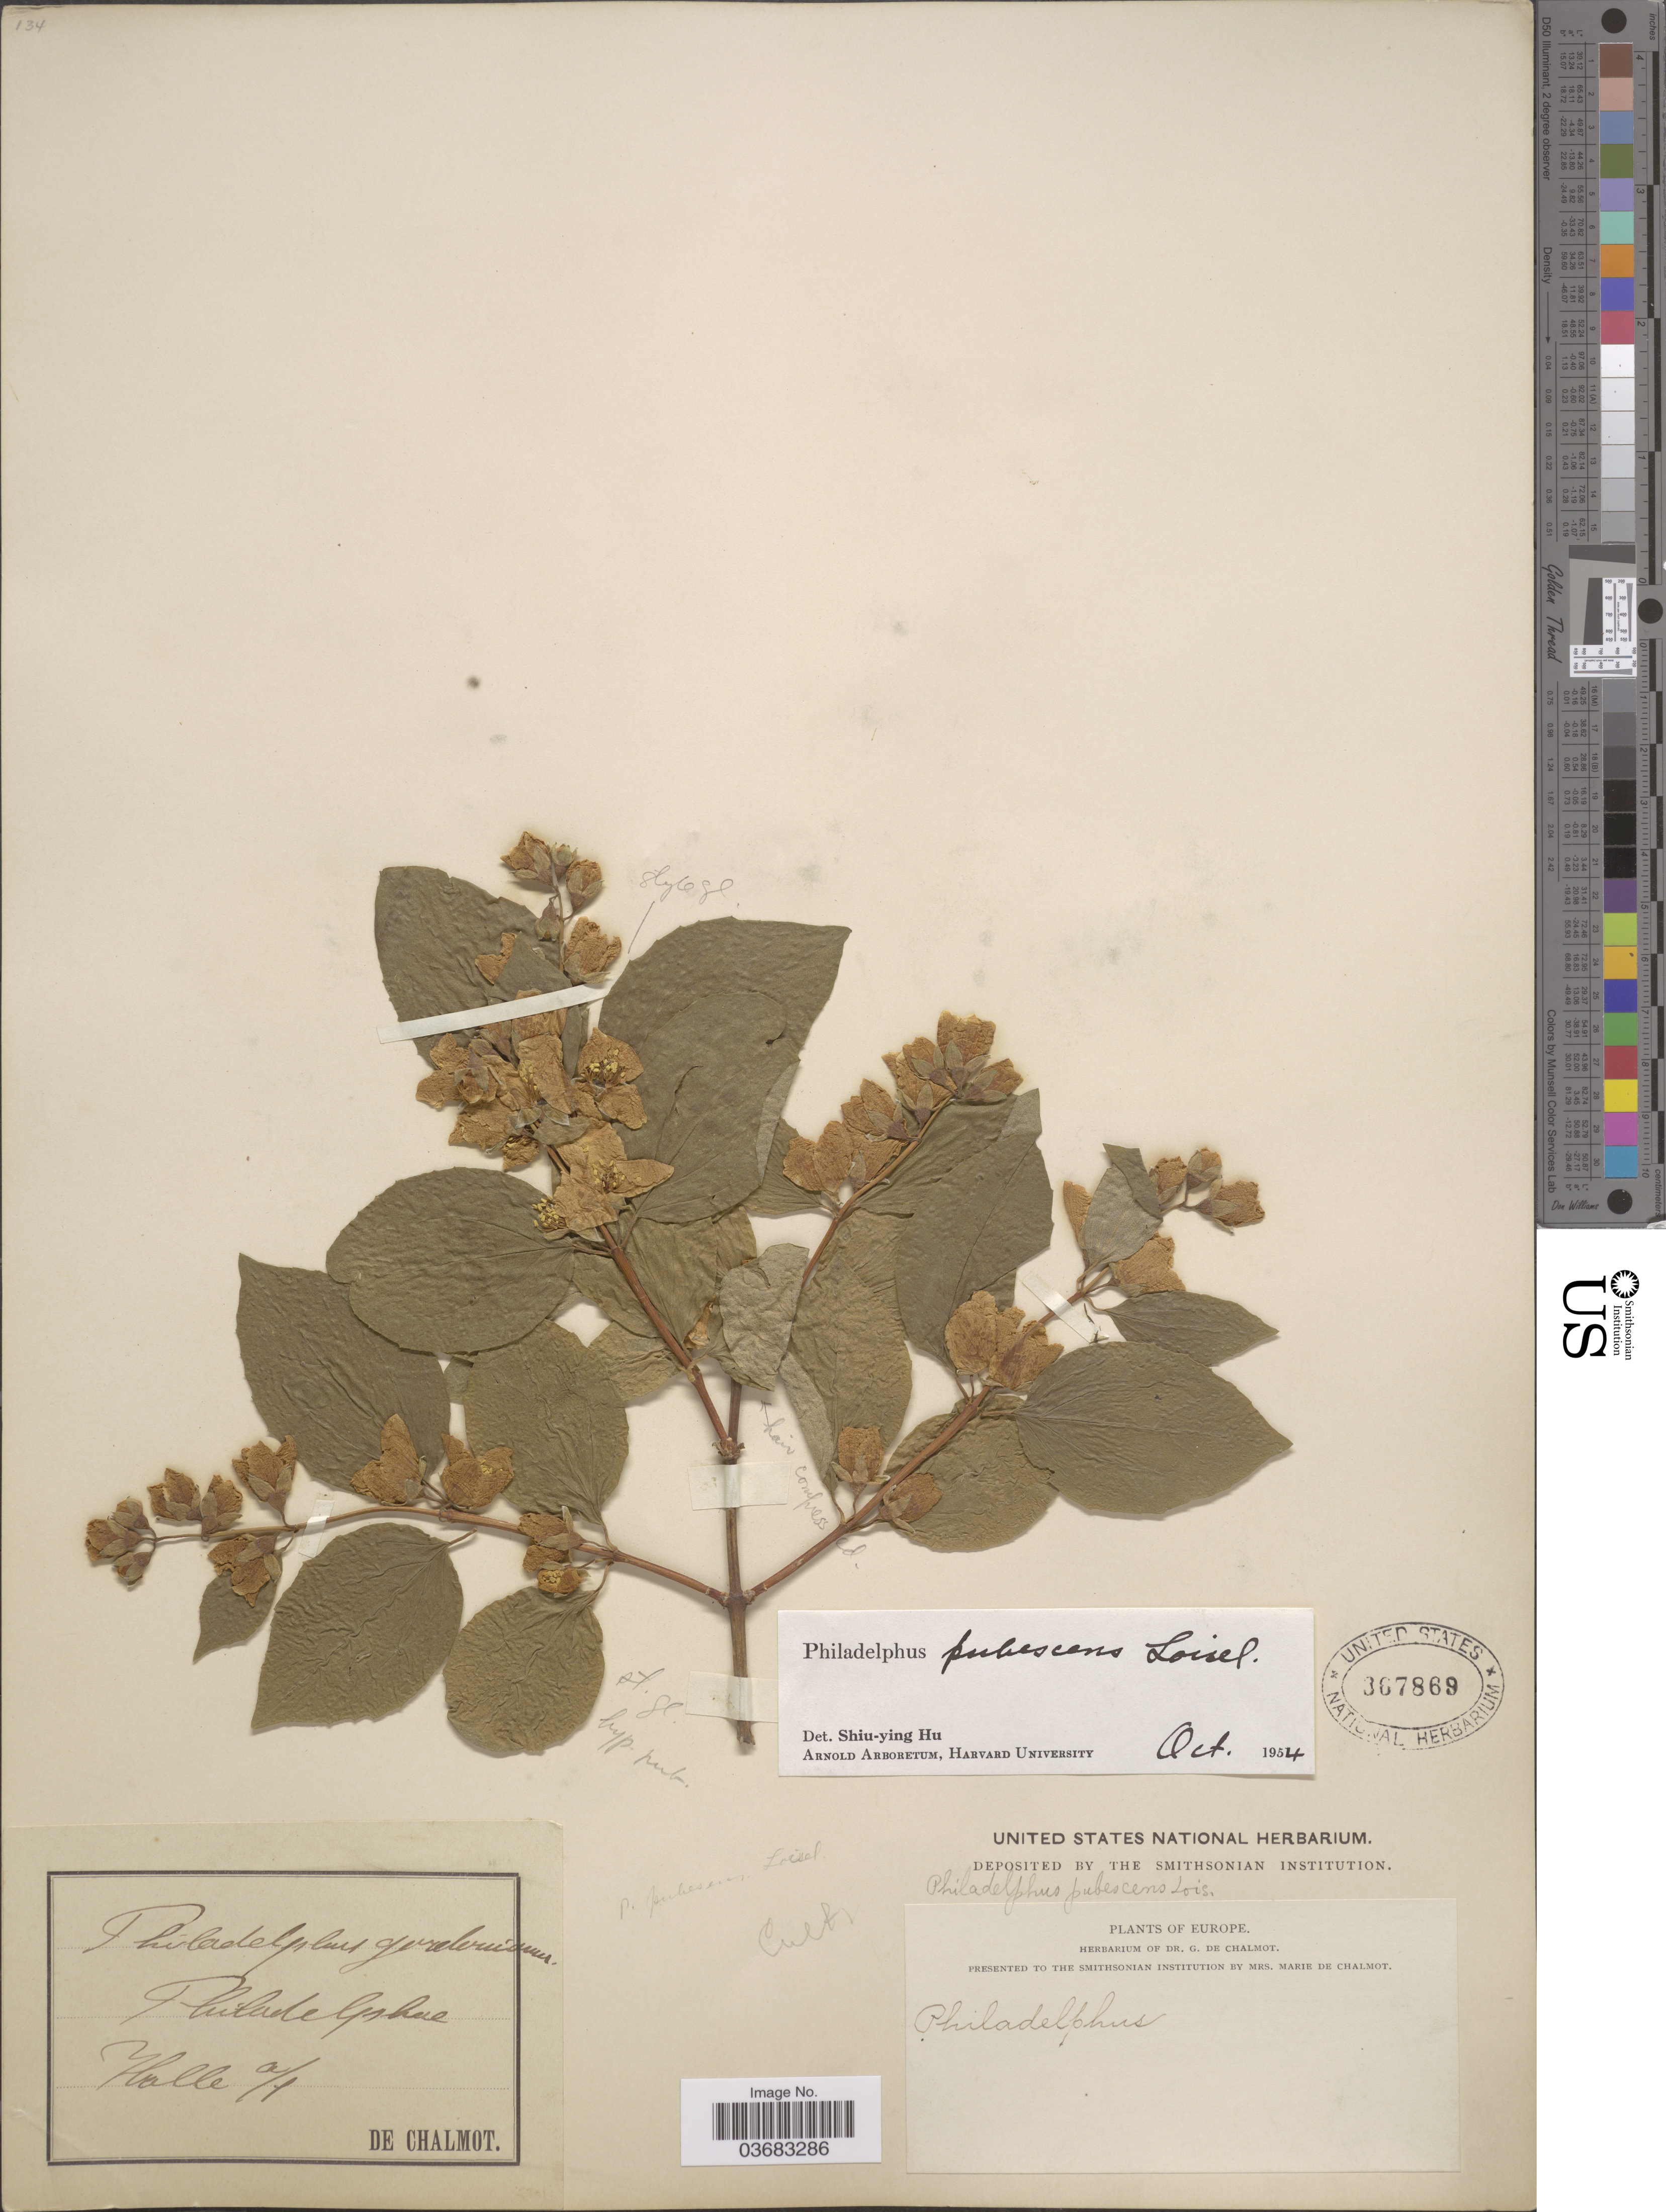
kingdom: Plantae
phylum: Tracheophyta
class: Magnoliopsida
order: Cornales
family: Hydrangeaceae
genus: Philadelphus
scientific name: Philadelphus pubescens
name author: Loisel.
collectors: G. de Chalmot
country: Germany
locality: Europe. Halle.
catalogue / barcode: US 367869